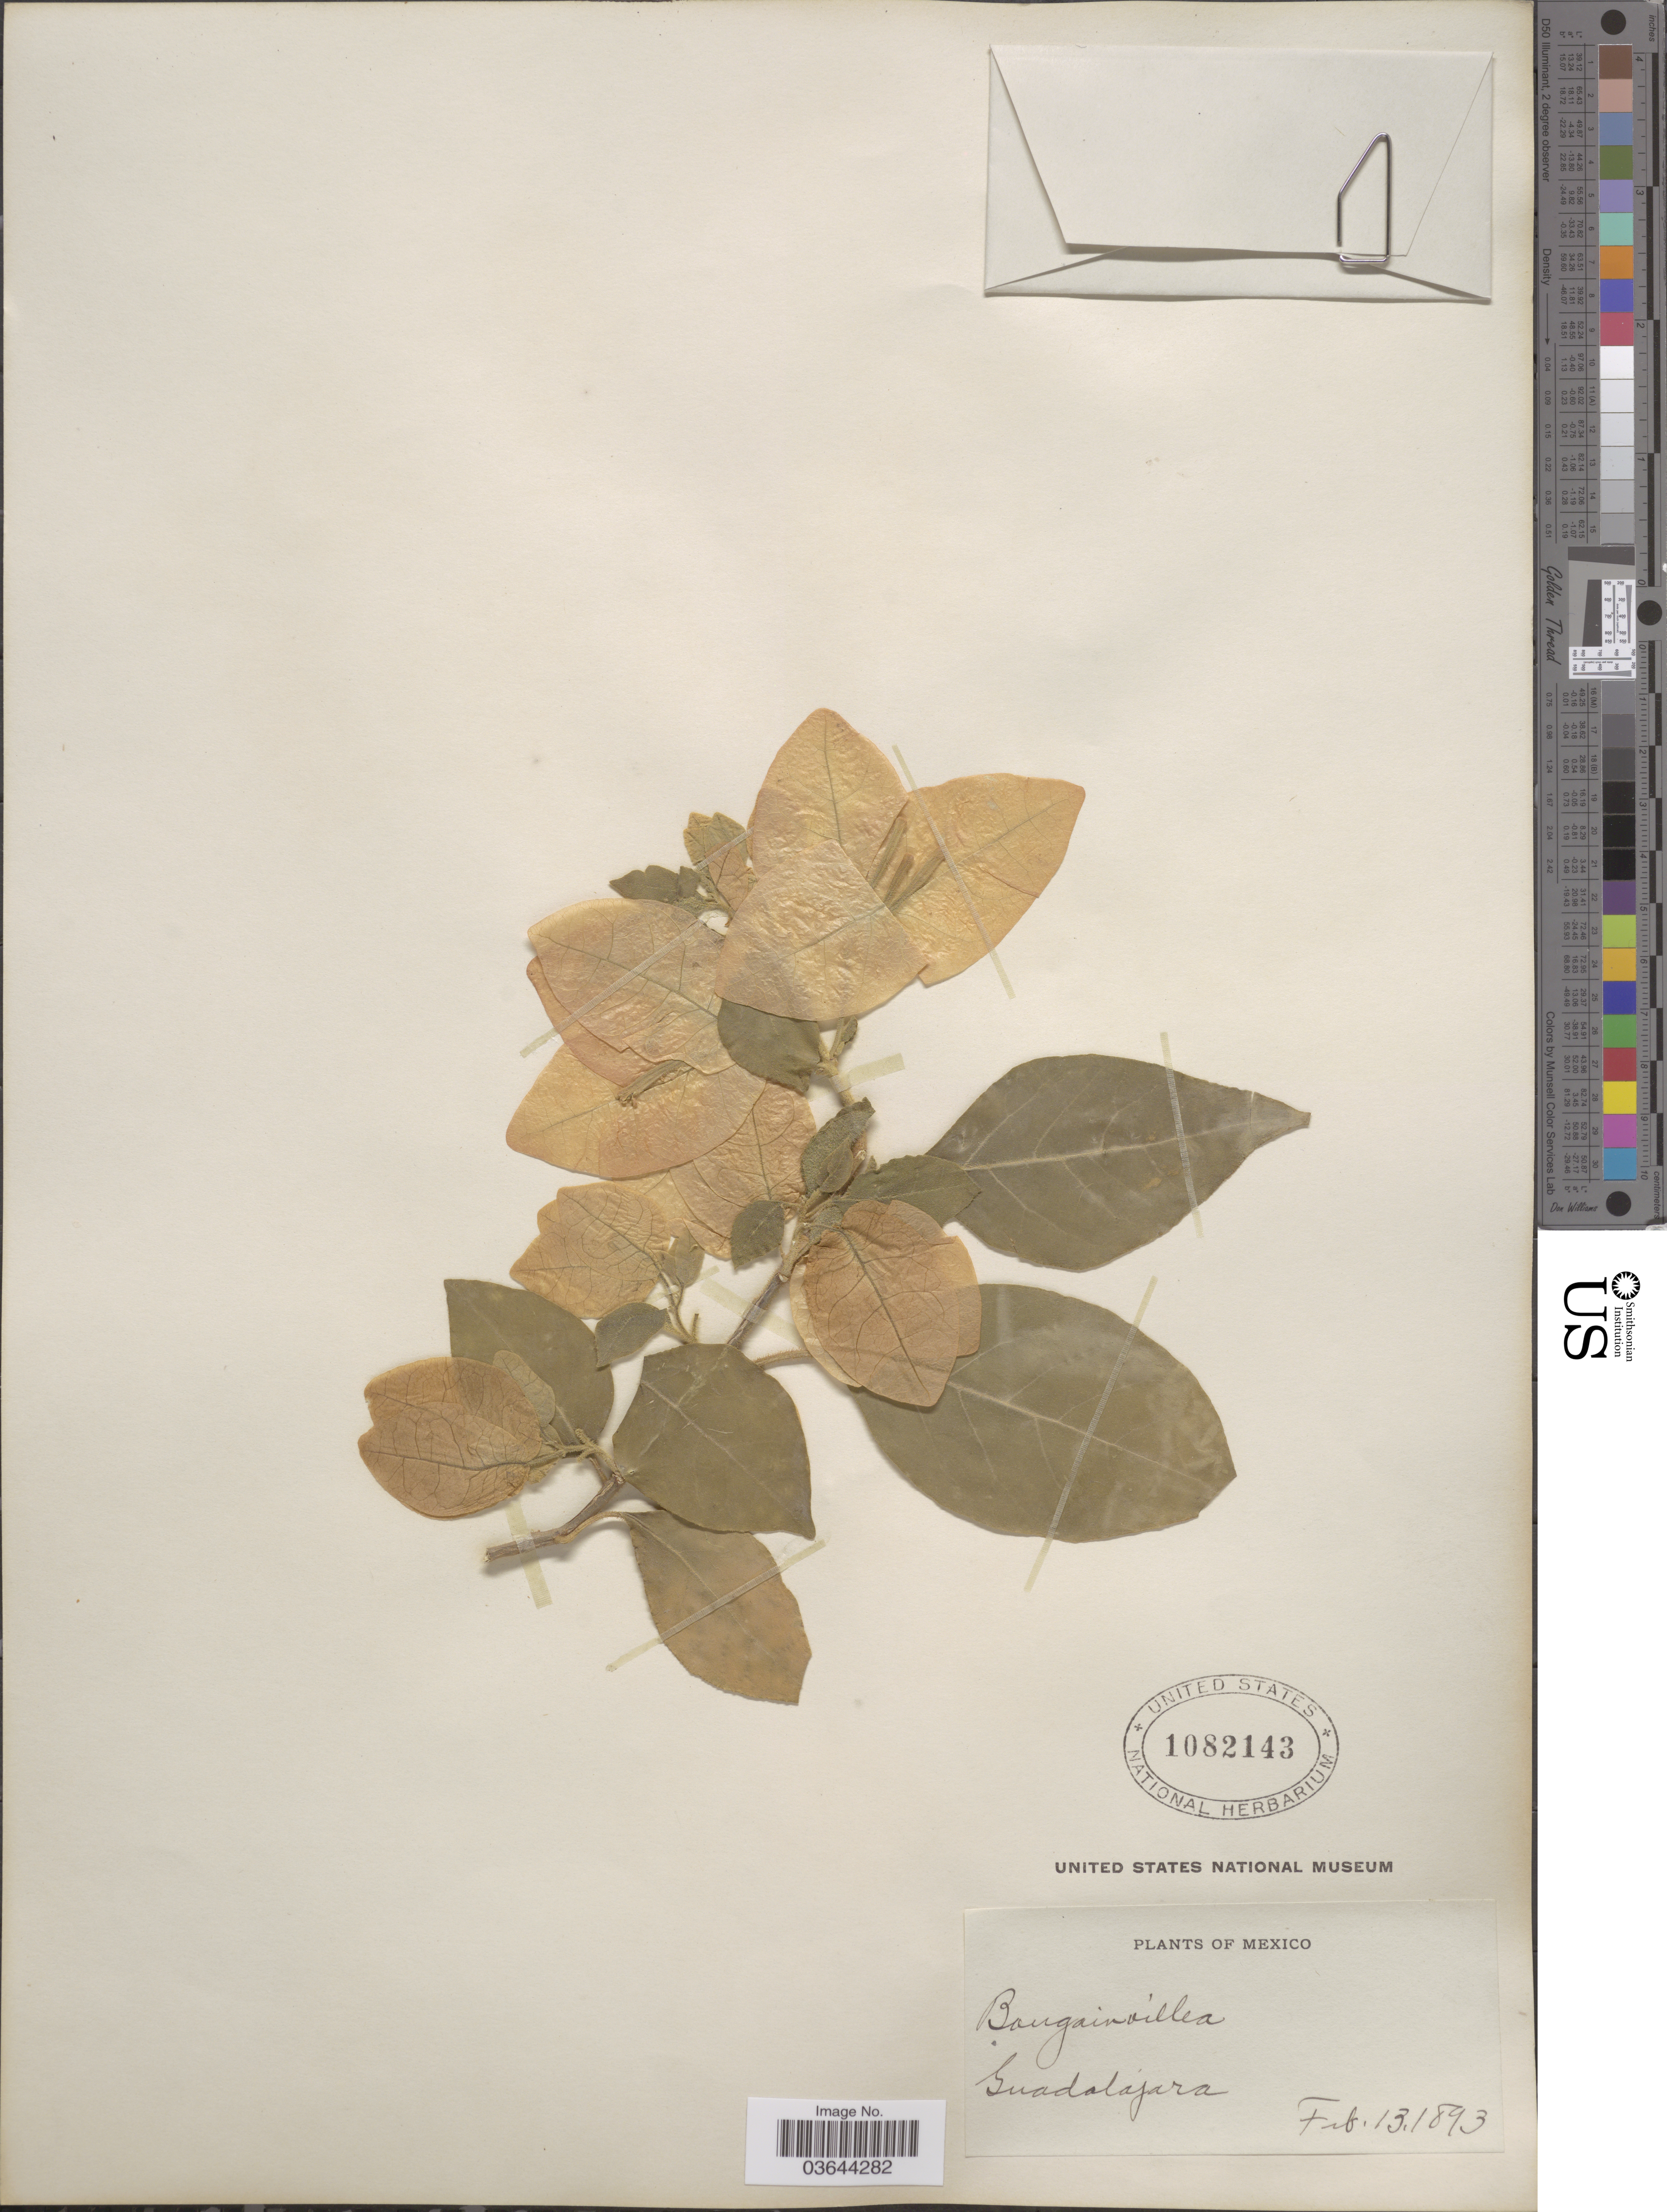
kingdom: Plantae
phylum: Tracheophyta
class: Magnoliopsida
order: Caryophyllales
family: Nyctaginaceae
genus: Bougainvillea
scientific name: Bougainvillea glabra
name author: Choisy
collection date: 1893-02-13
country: Mexico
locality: Guadalajara.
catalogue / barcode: US 1082143